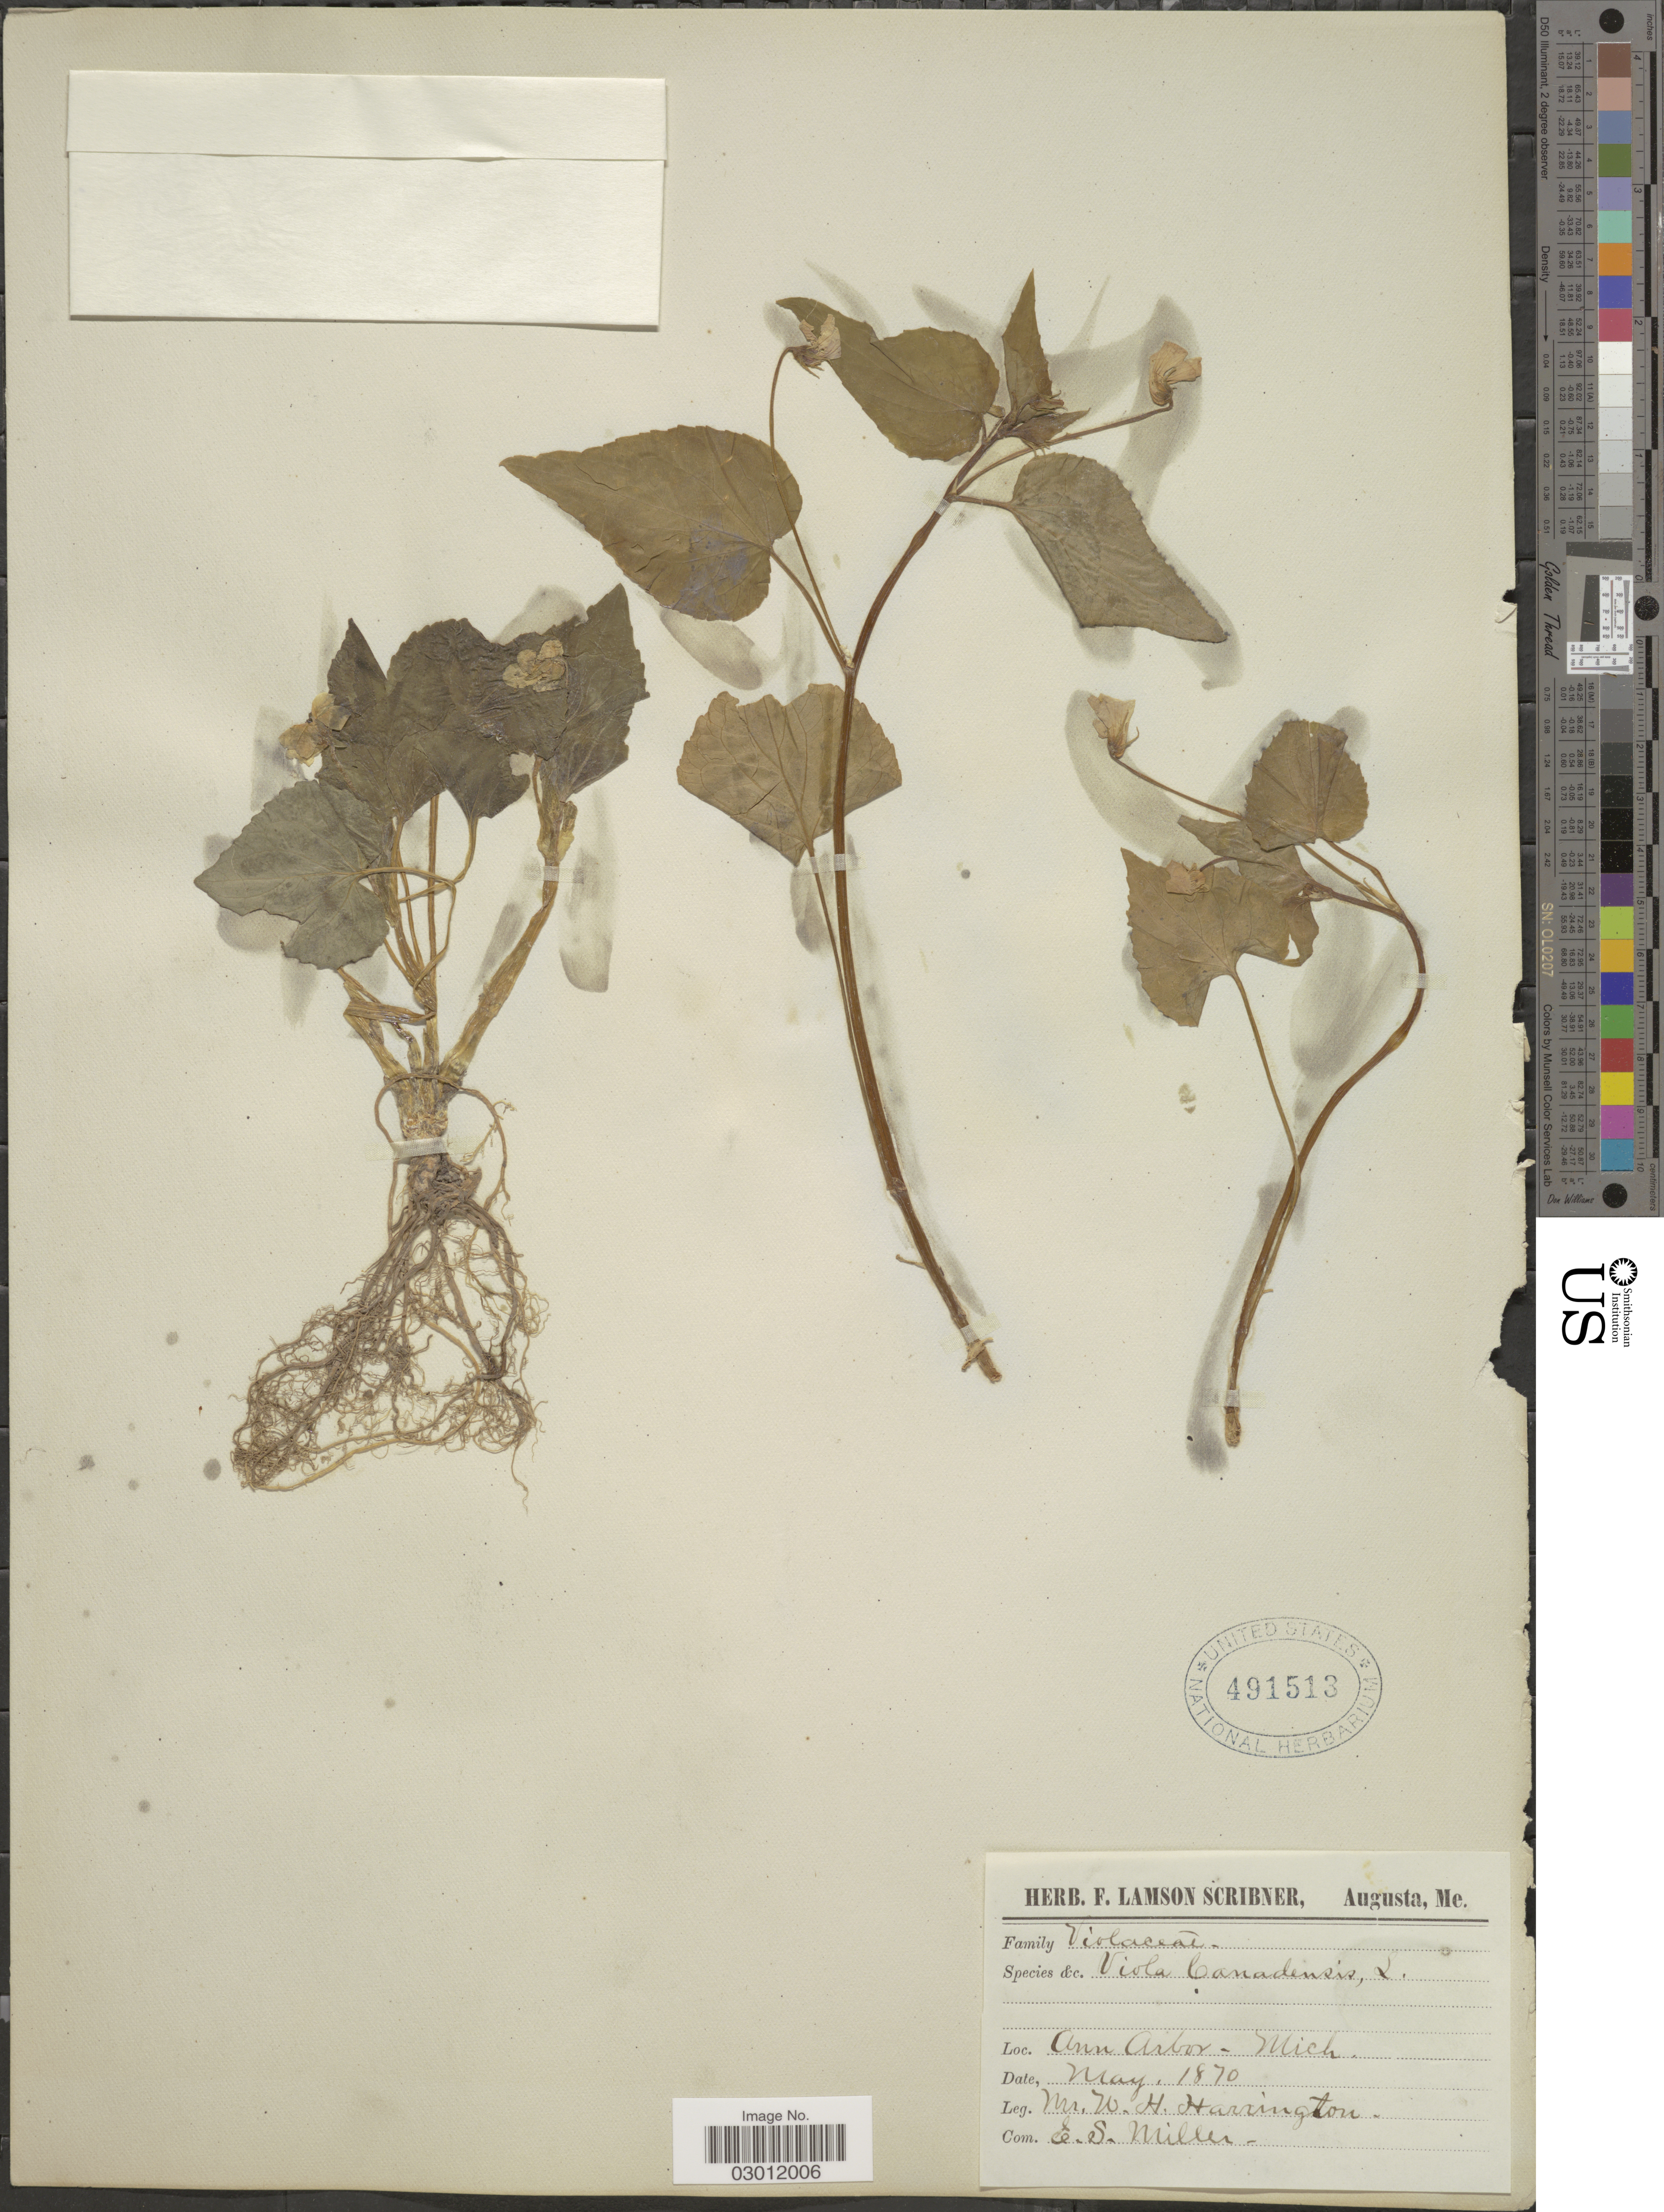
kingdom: Plantae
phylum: Tracheophyta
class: Magnoliopsida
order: Malpighiales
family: Violaceae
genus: Viola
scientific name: Viola canadensis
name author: L.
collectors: M. W. Harrington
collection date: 1870-05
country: United States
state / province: Michigan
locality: Ann Arbor, Mich.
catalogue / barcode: US 491513